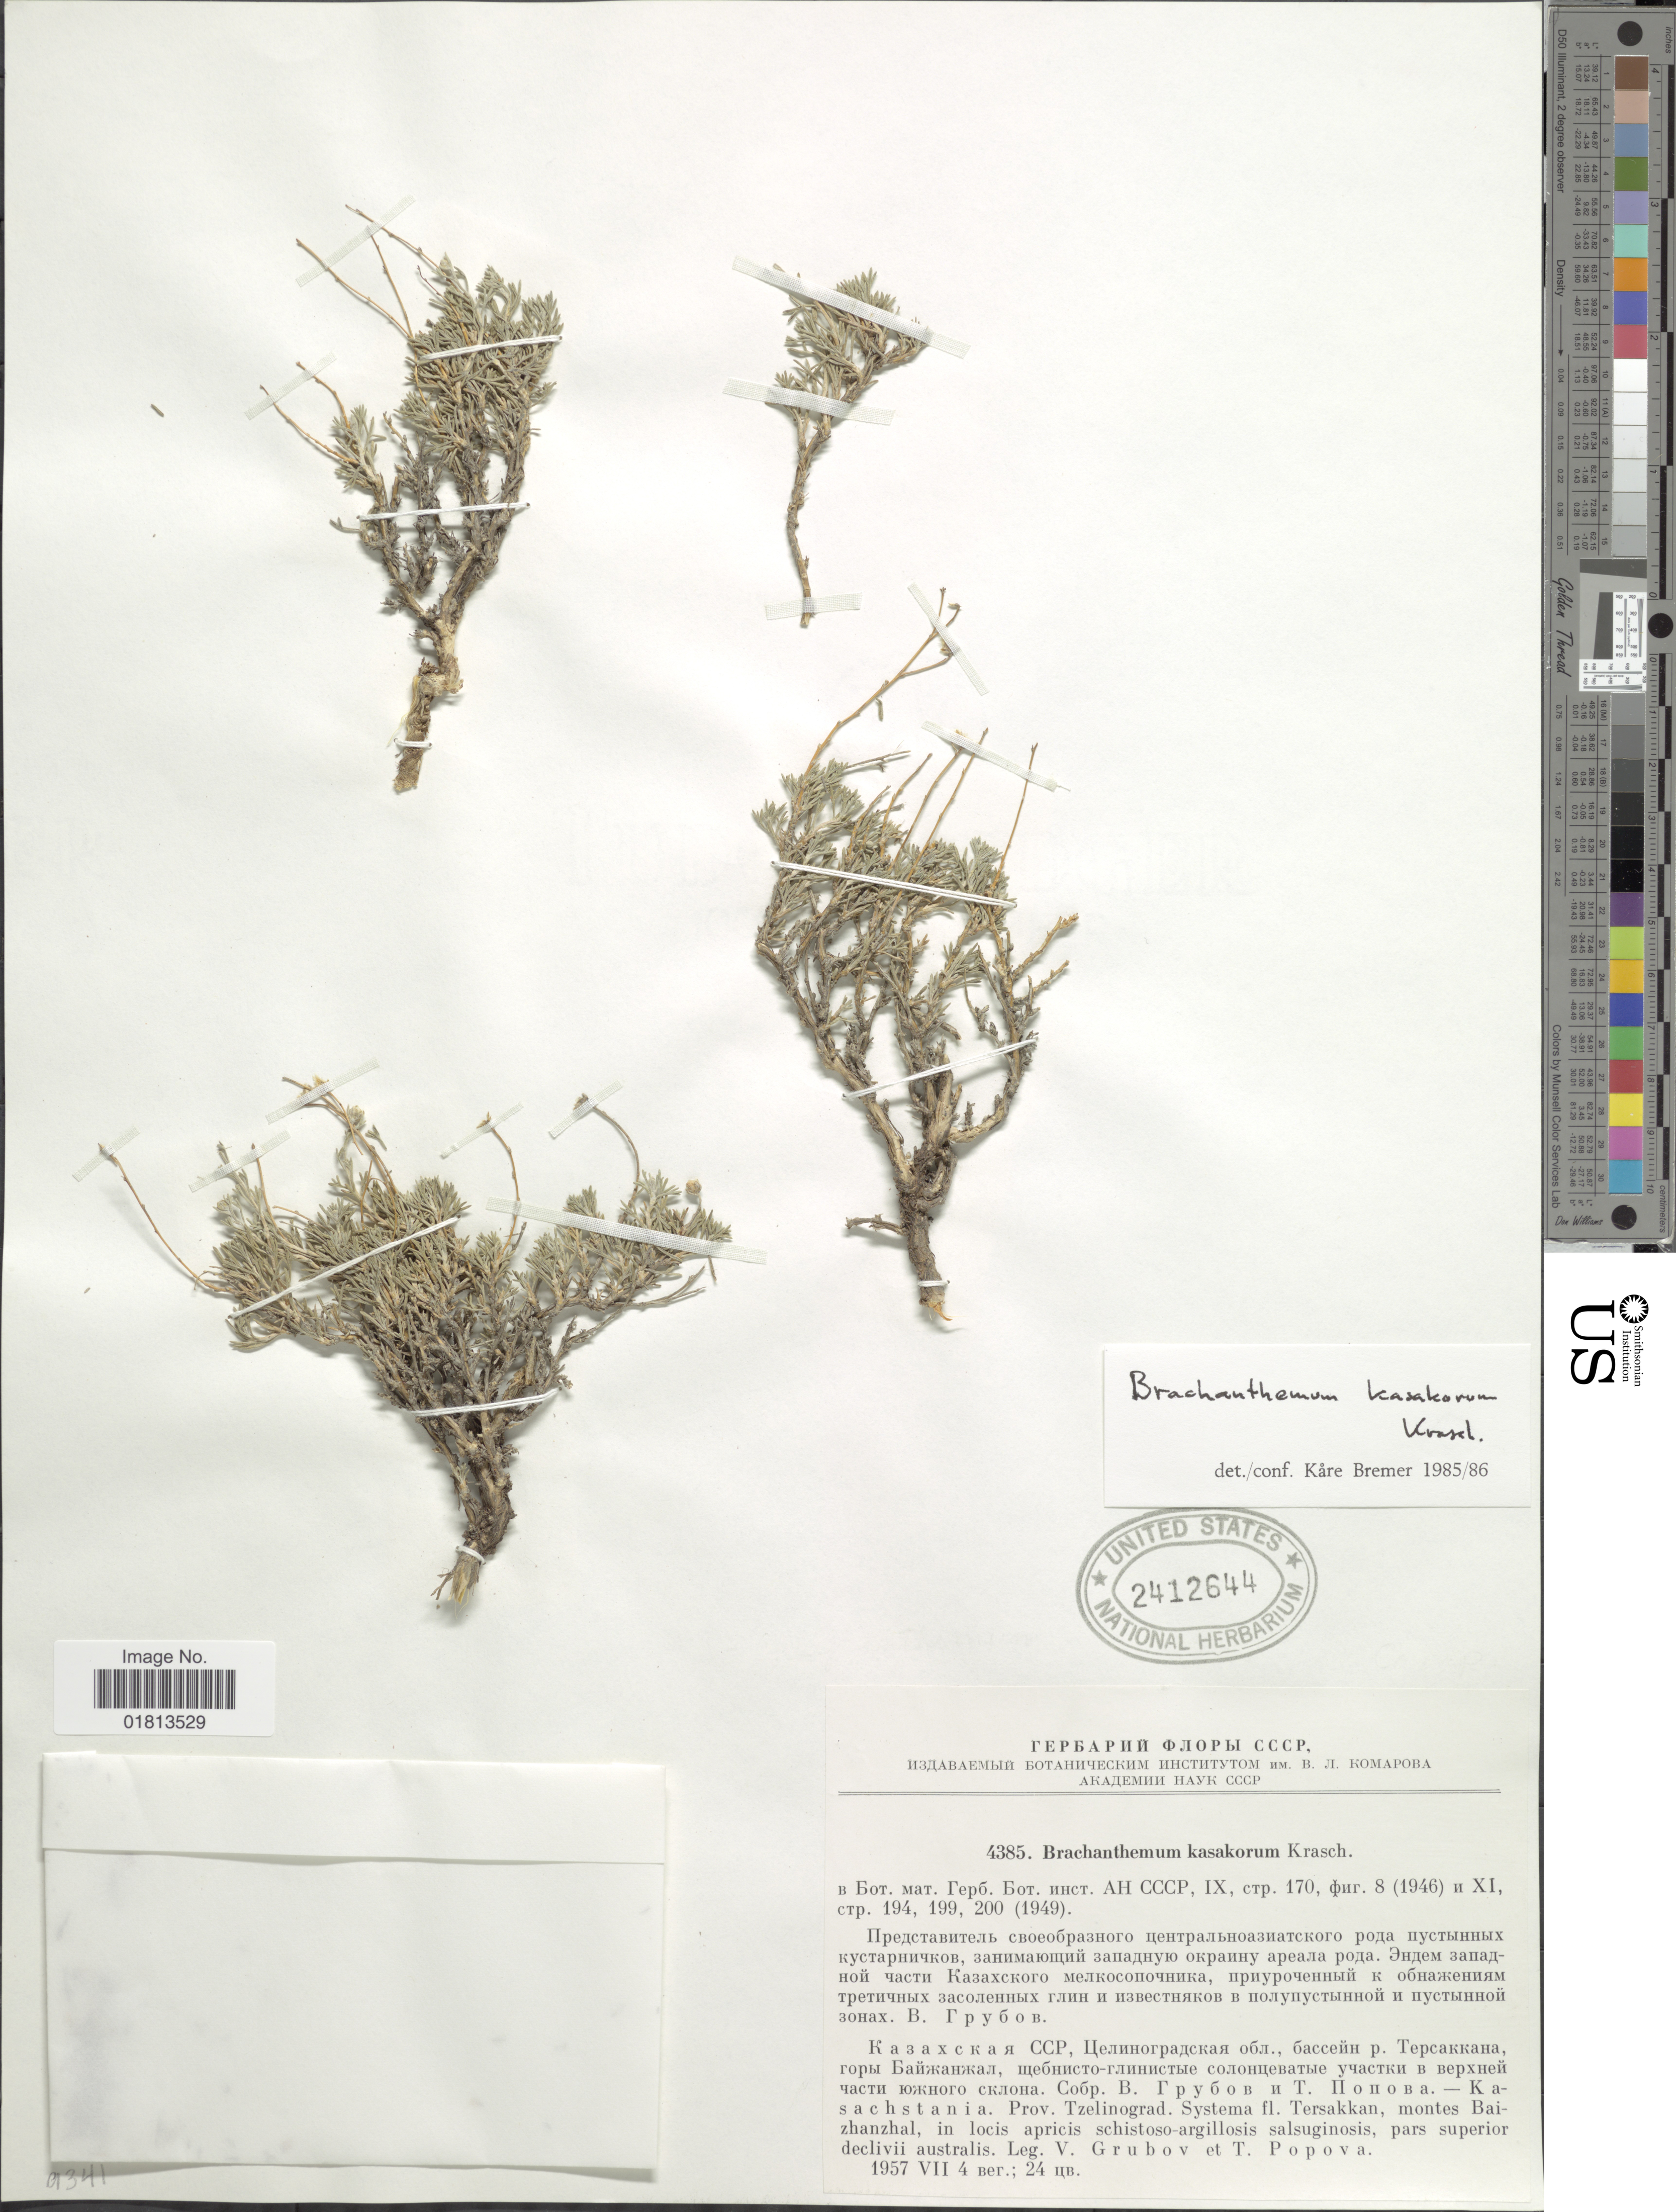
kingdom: Plantae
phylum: Tracheophyta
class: Magnoliopsida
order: Asterales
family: Asteraceae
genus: Brachanthemum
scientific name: Brachanthemum kasakhorum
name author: Krasch.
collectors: V. I. Grubov & T. Popova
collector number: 4385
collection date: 1957-07-04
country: Kazakhstan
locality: Kasachstania, Prov. Tzelinograd, Systema fl. Tersakkan, montes Baizhanzhal, in locis apricis schistoso-argillosis salsuginosis, pars superior declivii australis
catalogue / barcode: US 2412644